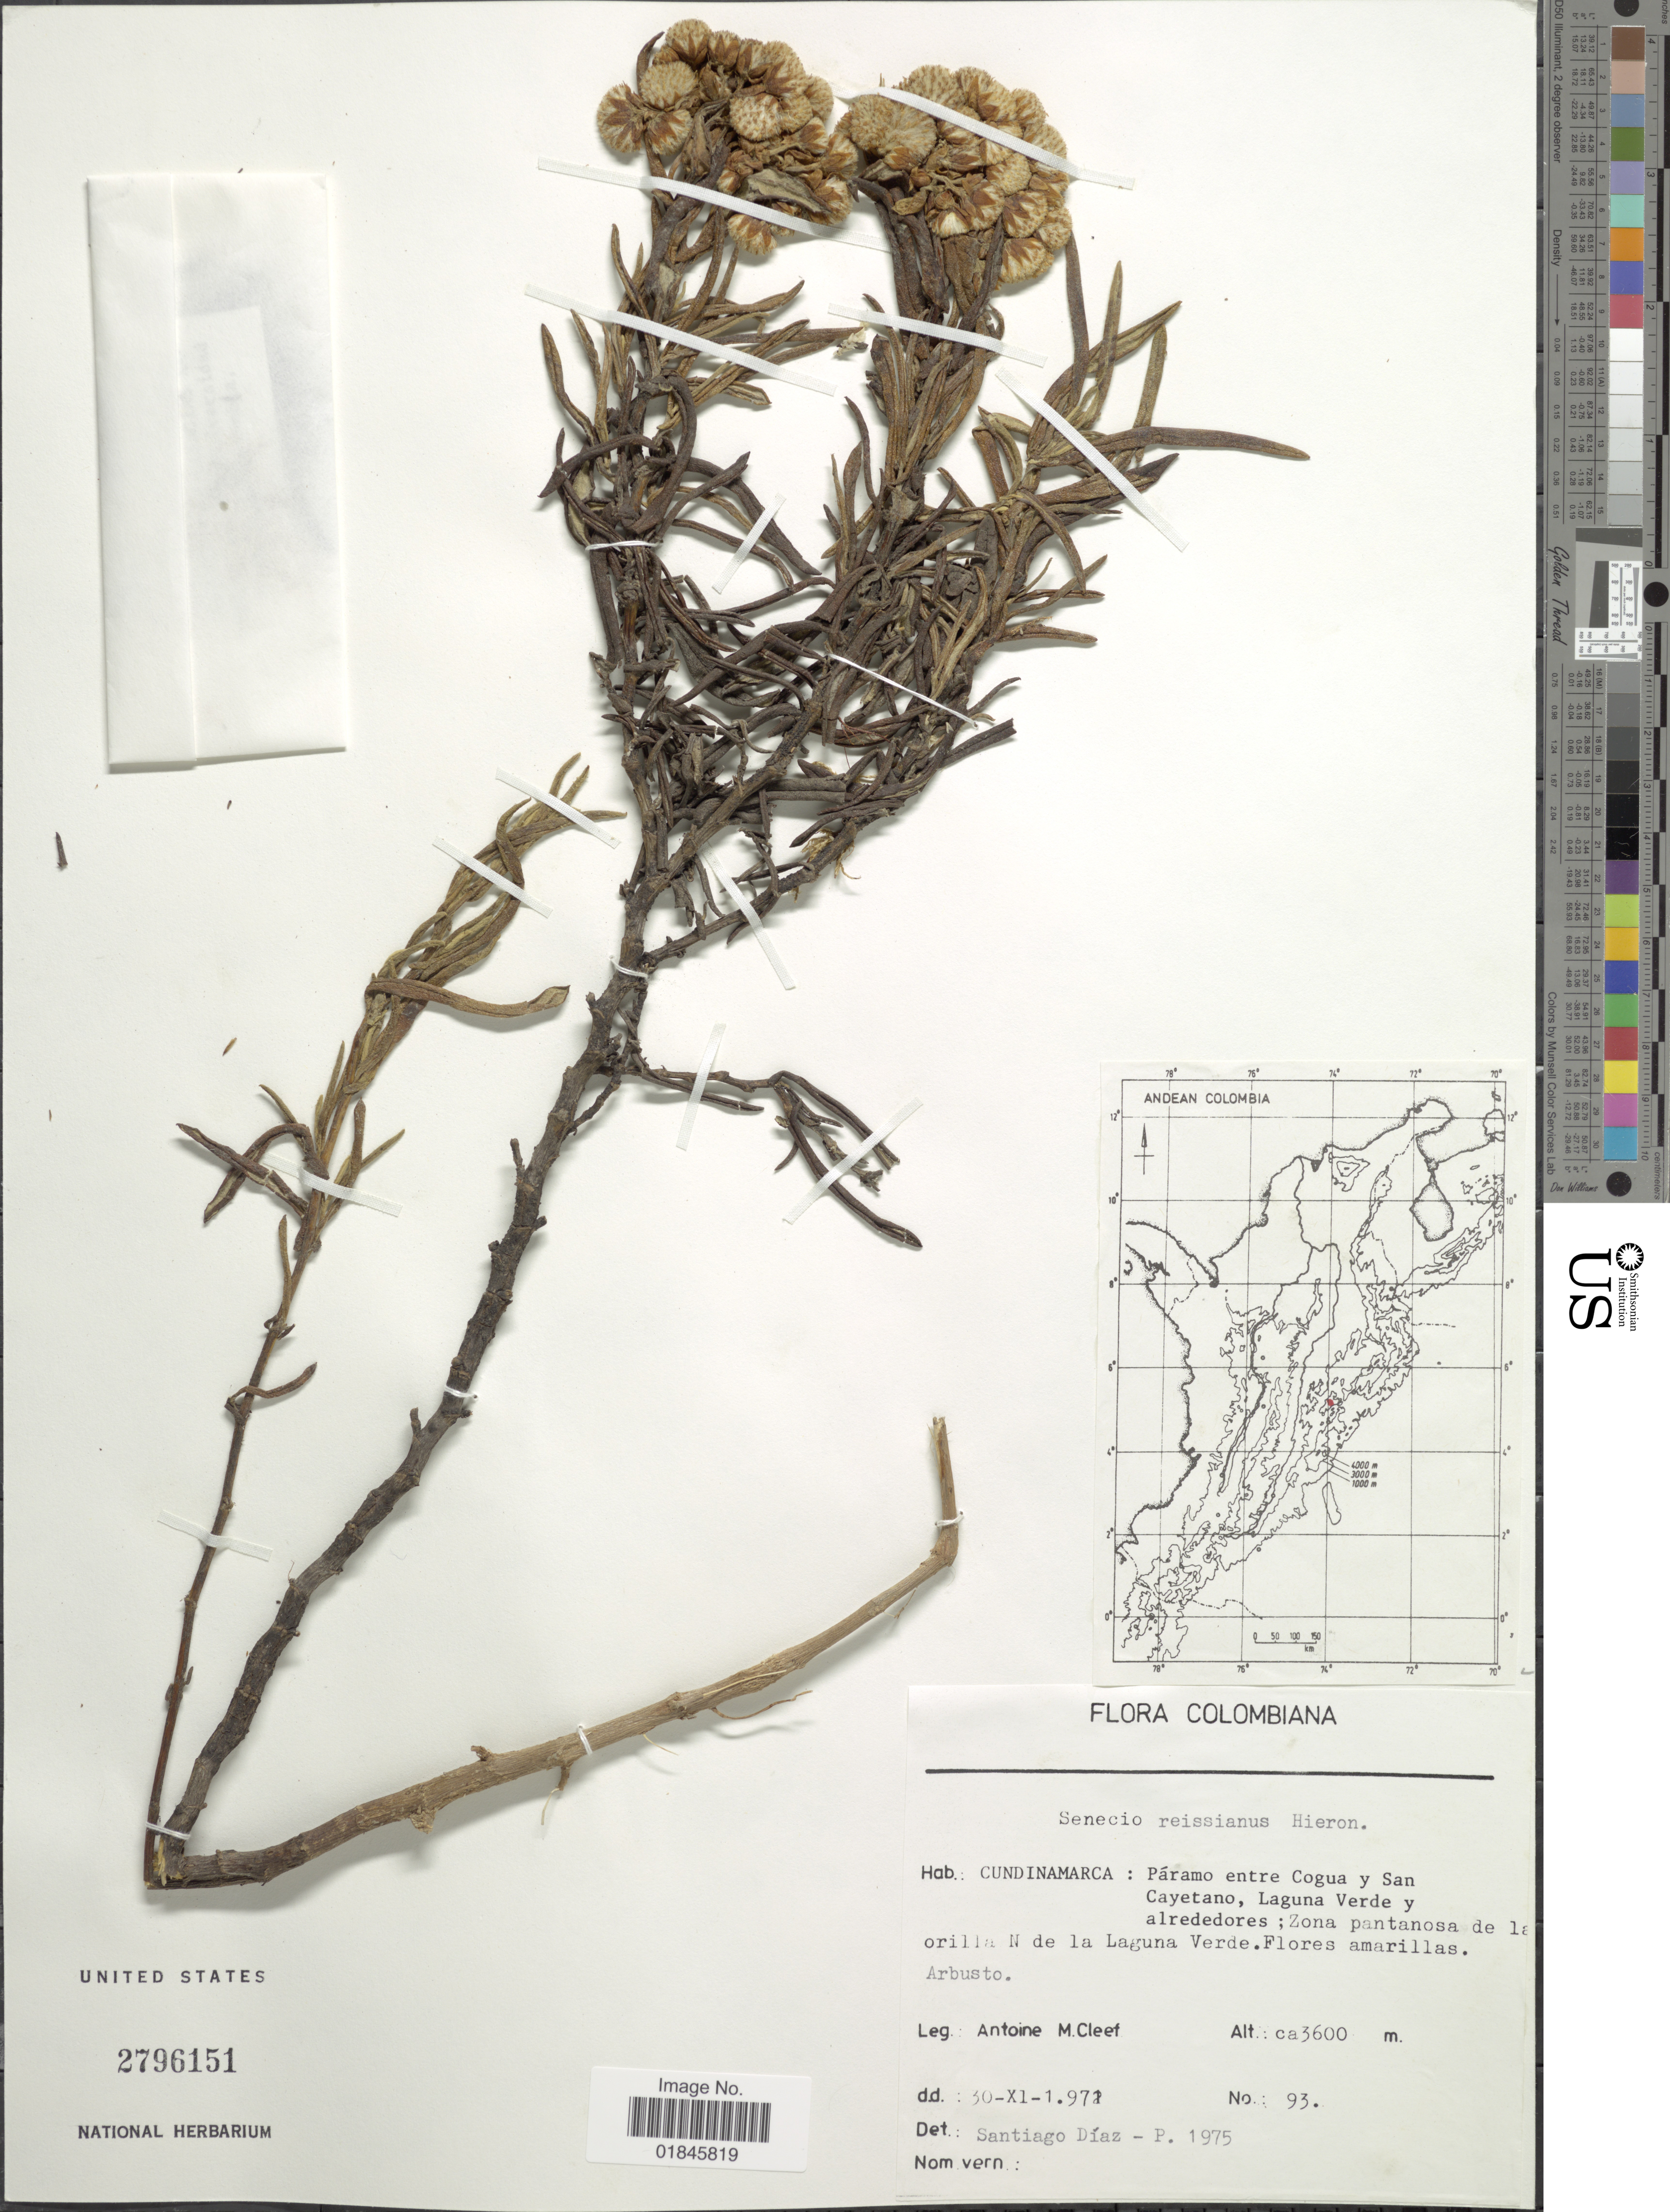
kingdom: Plantae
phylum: Tracheophyta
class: Magnoliopsida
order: Asterales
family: Asteraceae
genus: Pentacalia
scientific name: Pentacalia reissiana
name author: (Hieron.) Cuatrec.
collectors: A. M. Cleef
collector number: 93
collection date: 1971-11-30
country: Colombia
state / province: Cundinamarca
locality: Cundinamarca: Páramo entre Cogua y San Cayetano, Laguna Verde y alrededores; Zona pantanosa de la orilla N de la Laguna Verde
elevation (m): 3600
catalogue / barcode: US 2796151